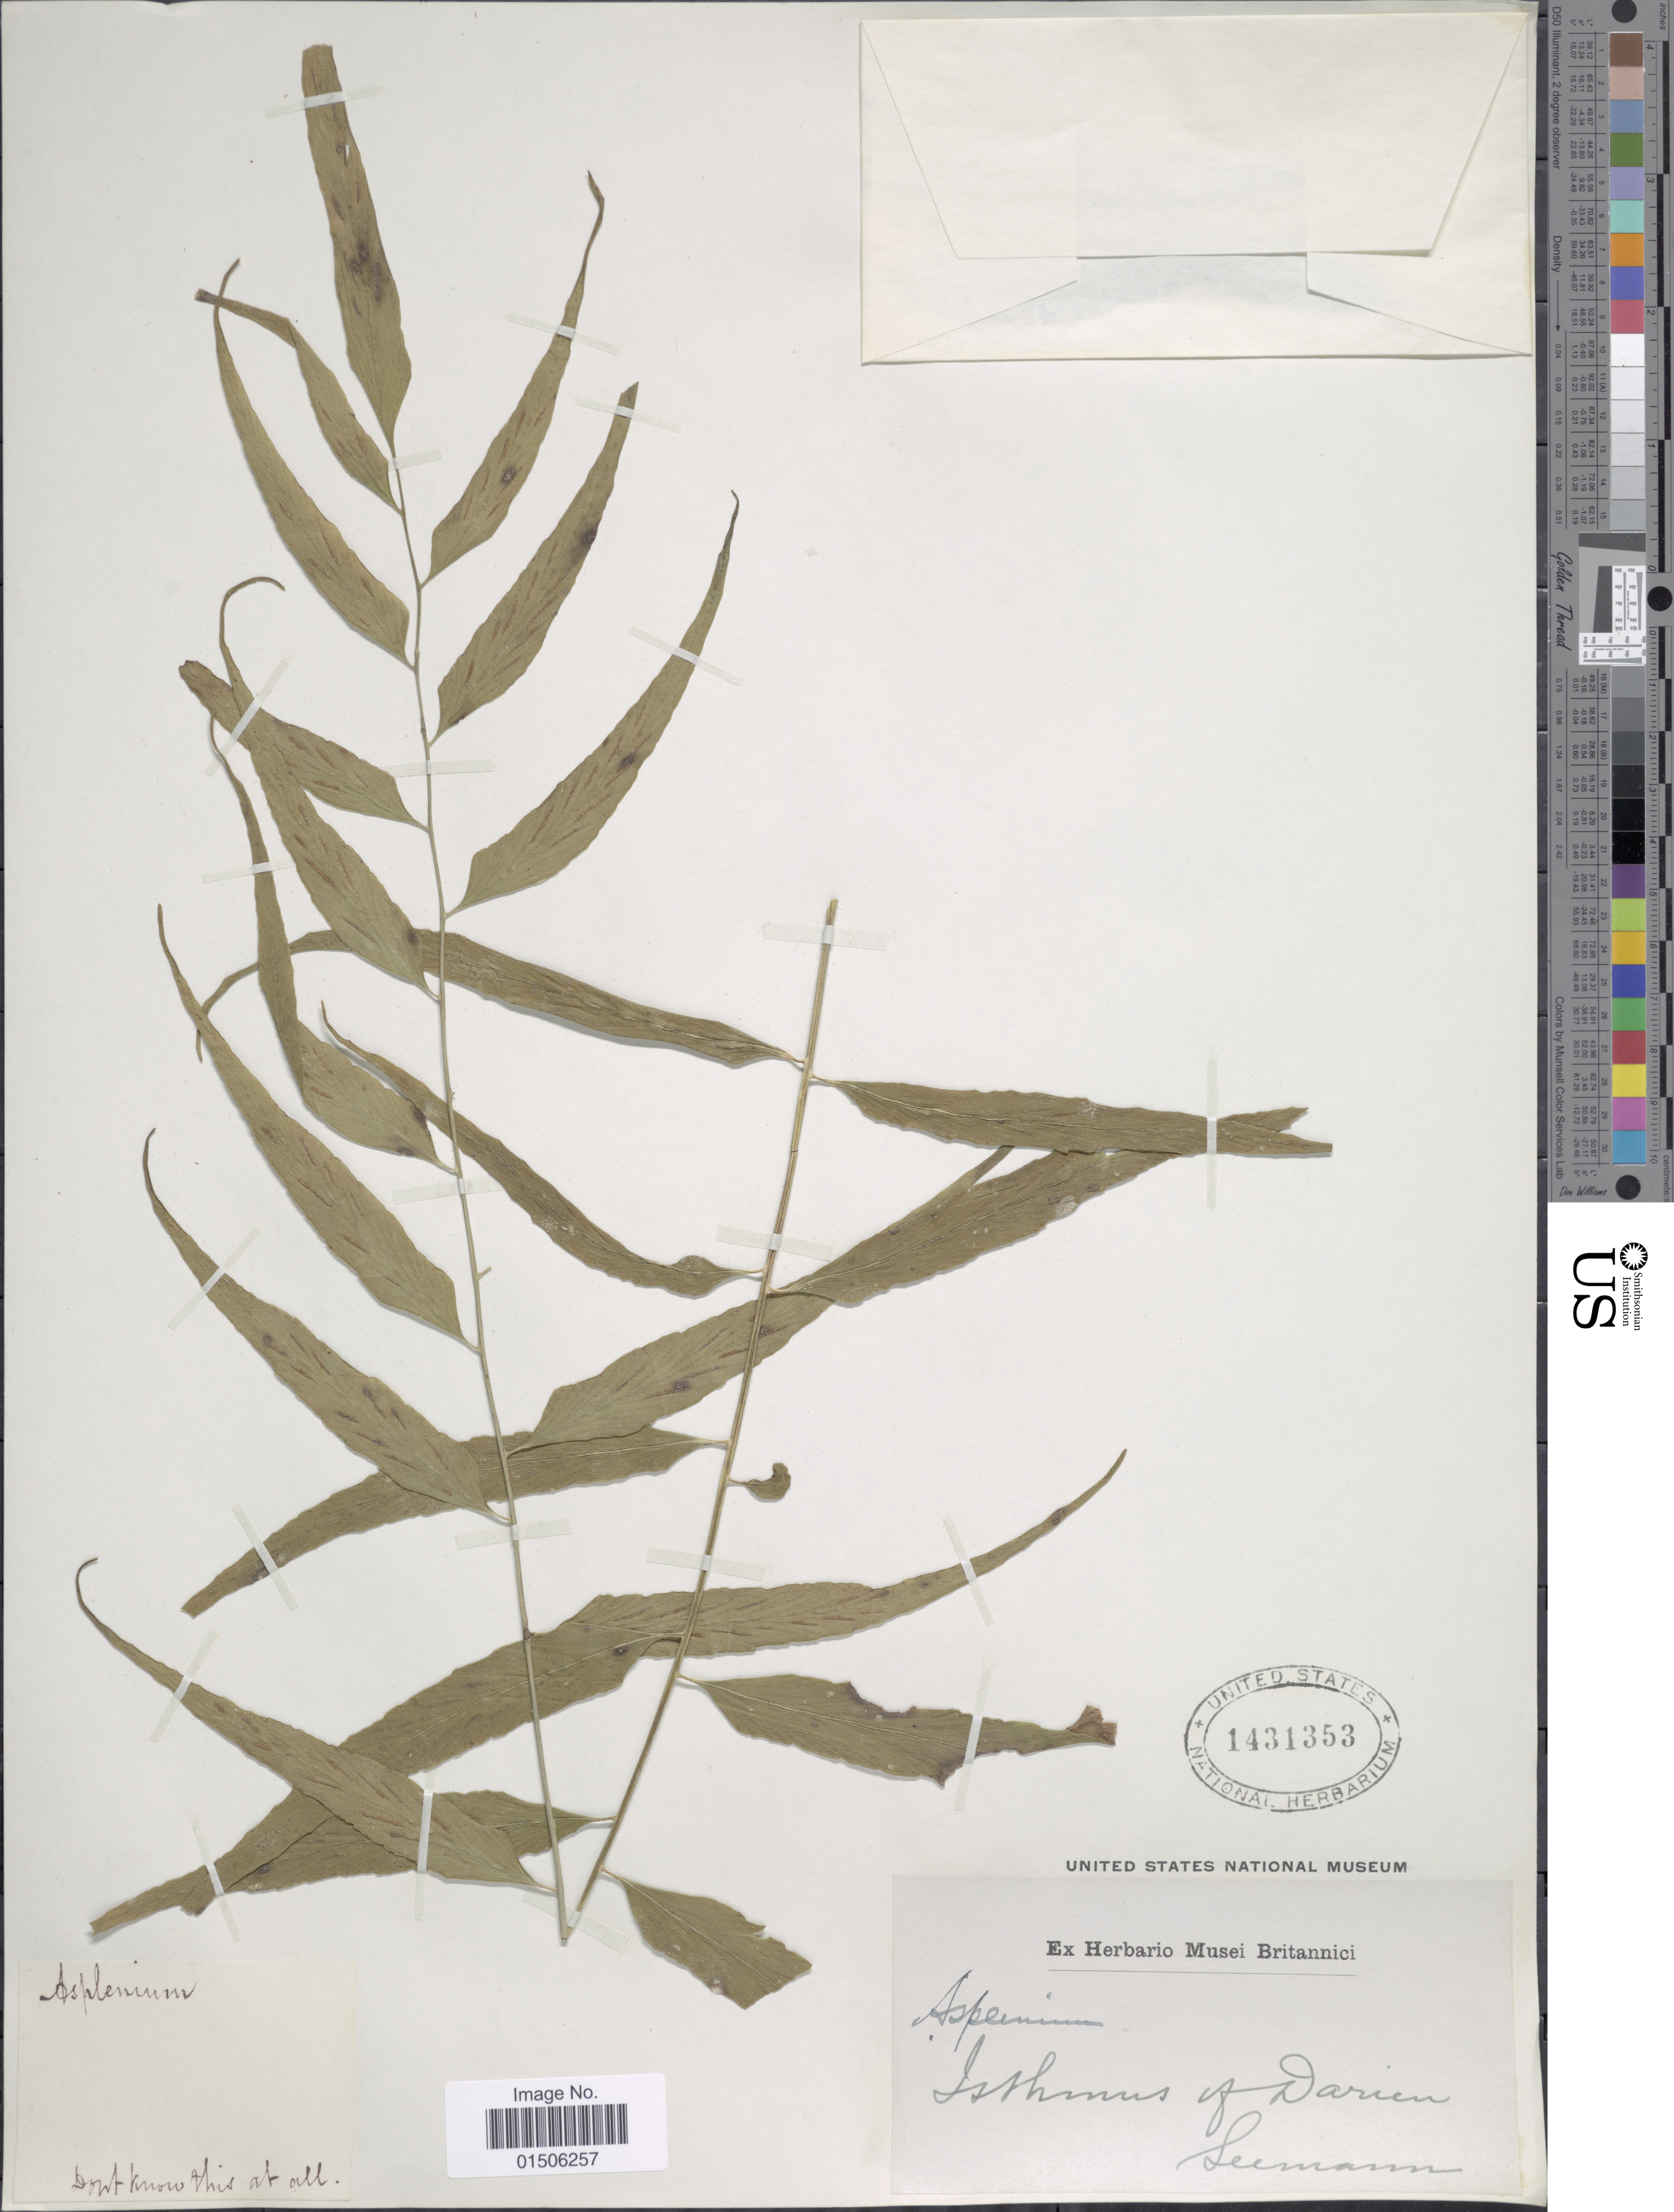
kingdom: Plantae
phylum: Tracheophyta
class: Polypodiopsida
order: Polypodiales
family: Aspleniaceae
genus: Asplenium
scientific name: Asplenium falcinellum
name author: Maxon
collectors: -. Seemann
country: Panama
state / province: Darién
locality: Isthmus of Darien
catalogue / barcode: US 1431353